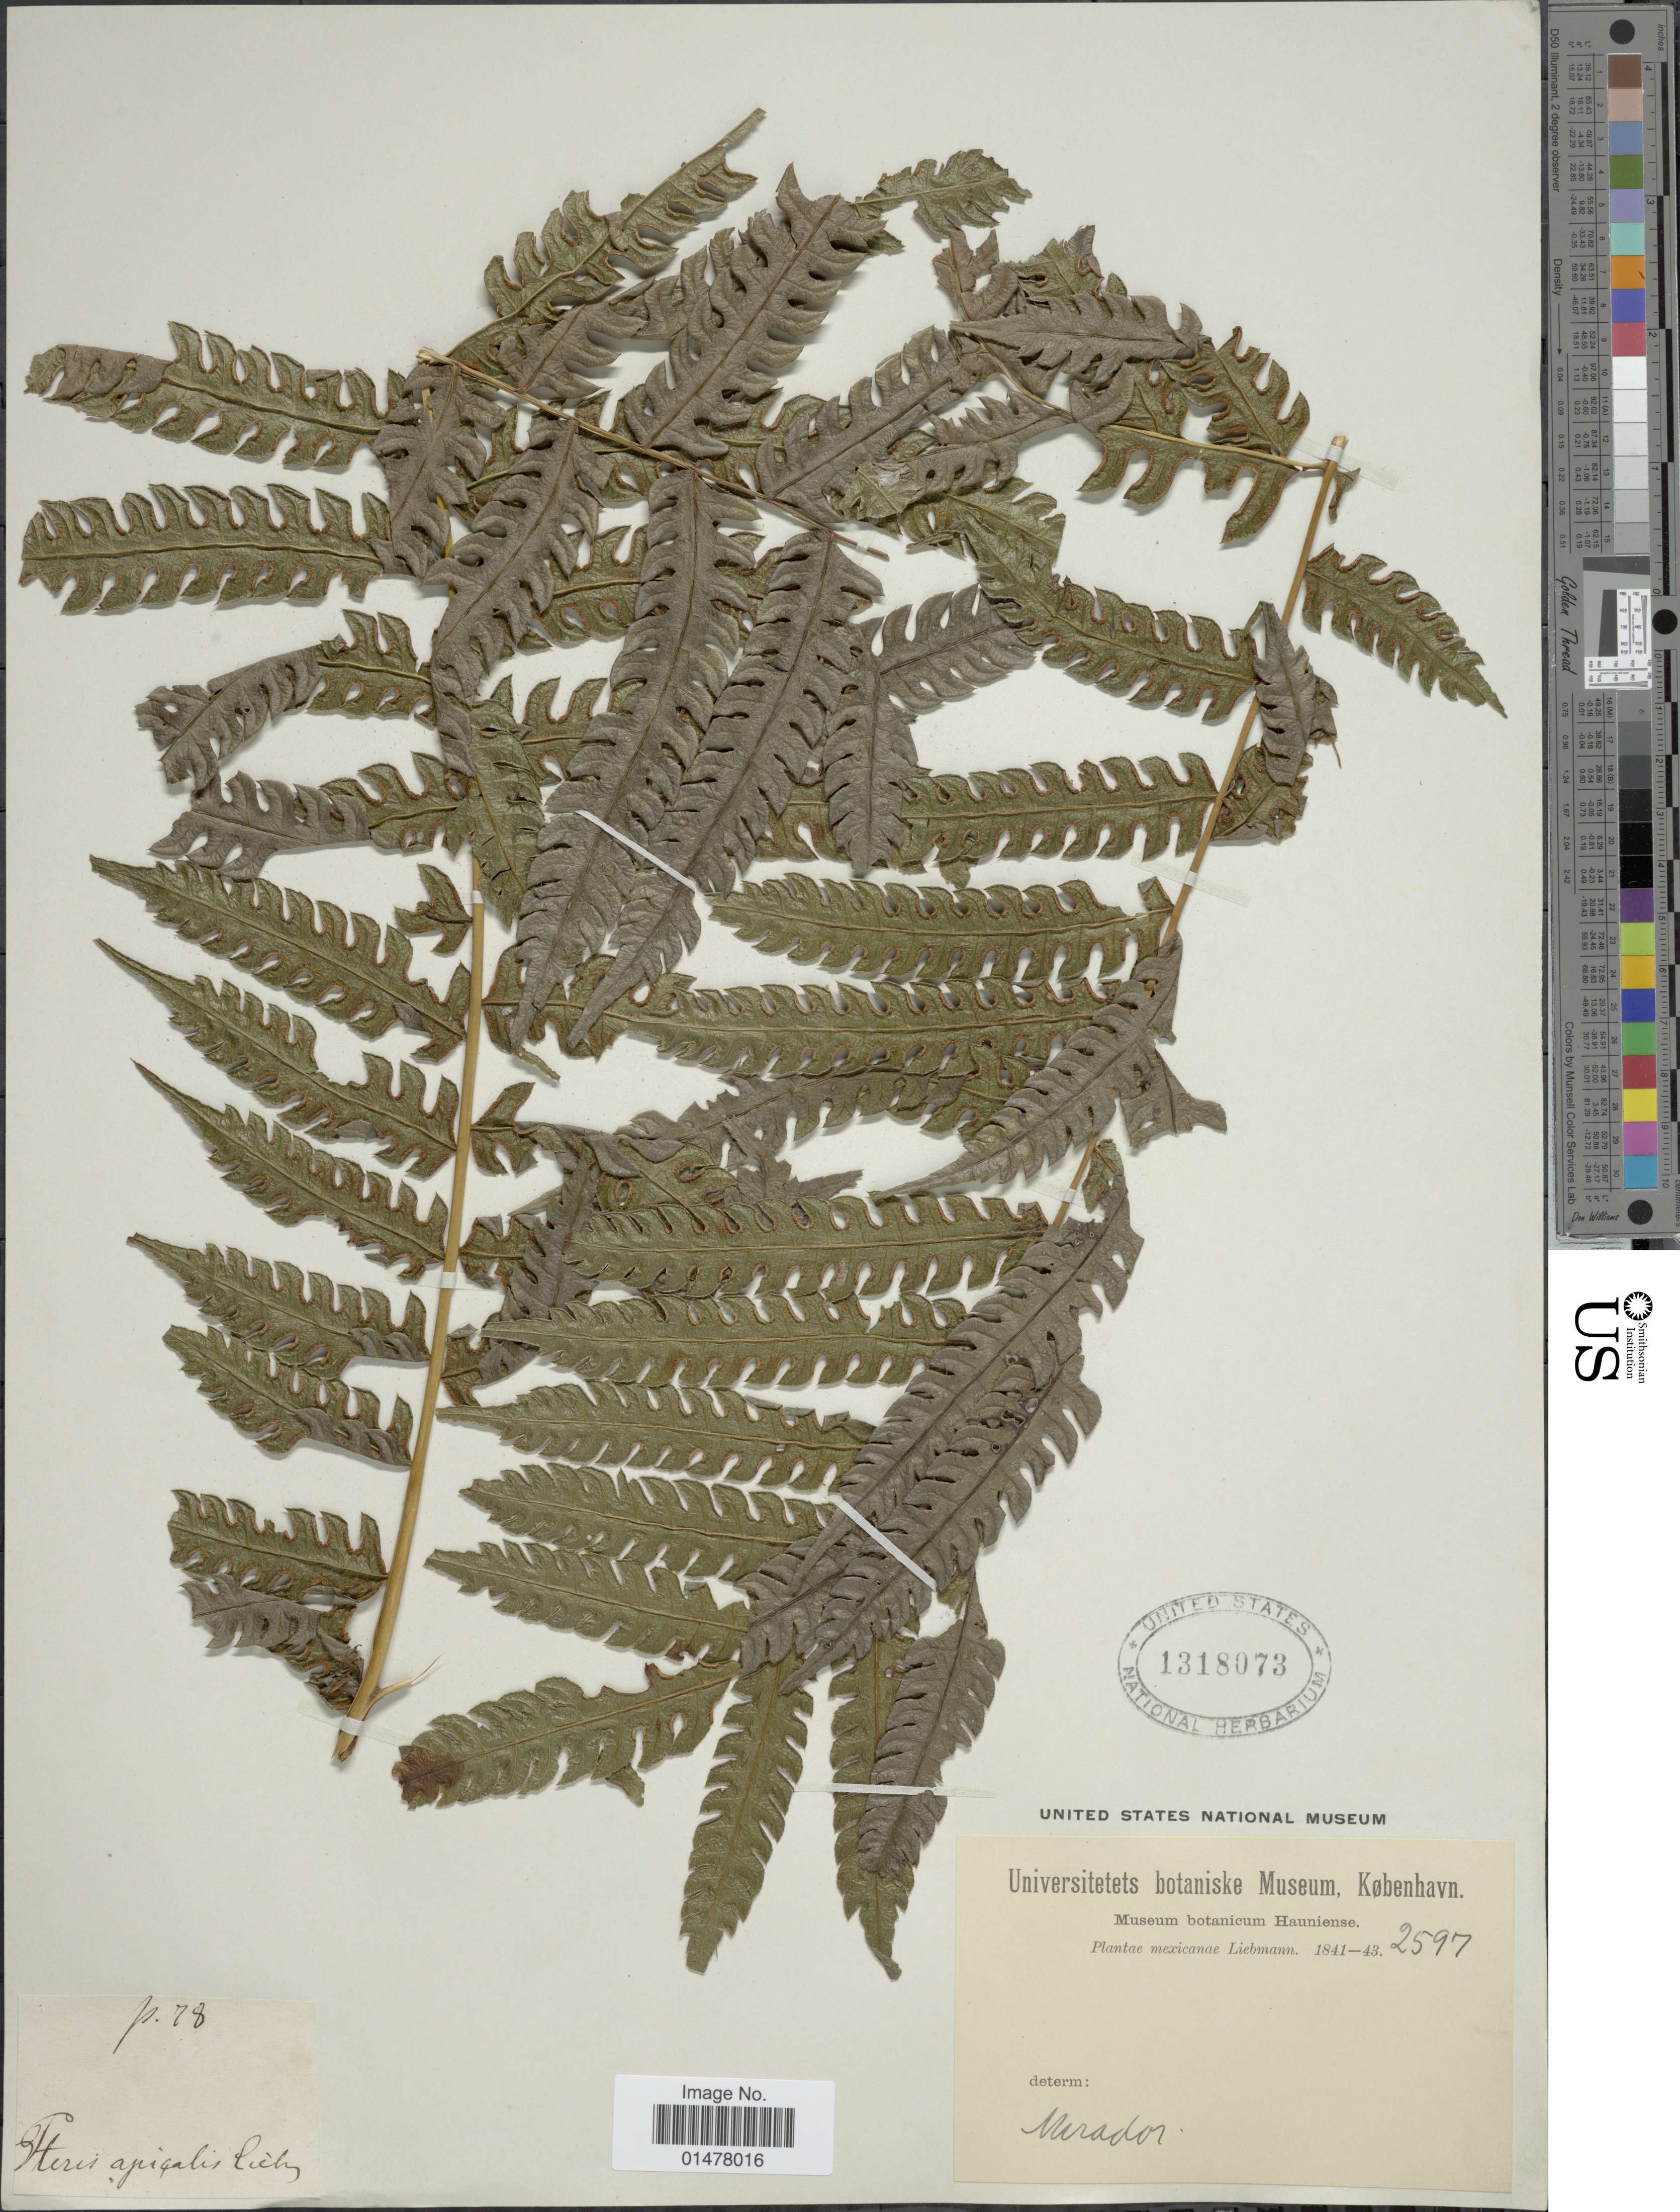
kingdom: Plantae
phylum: Tracheophyta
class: Polypodiopsida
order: Polypodiales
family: Pteridaceae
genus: Pteris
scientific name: Pteris podophylla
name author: Sw.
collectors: Liebmann, --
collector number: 2597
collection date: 1841/1843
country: Mexico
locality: PLantae Mexicanae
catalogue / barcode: US 1318073